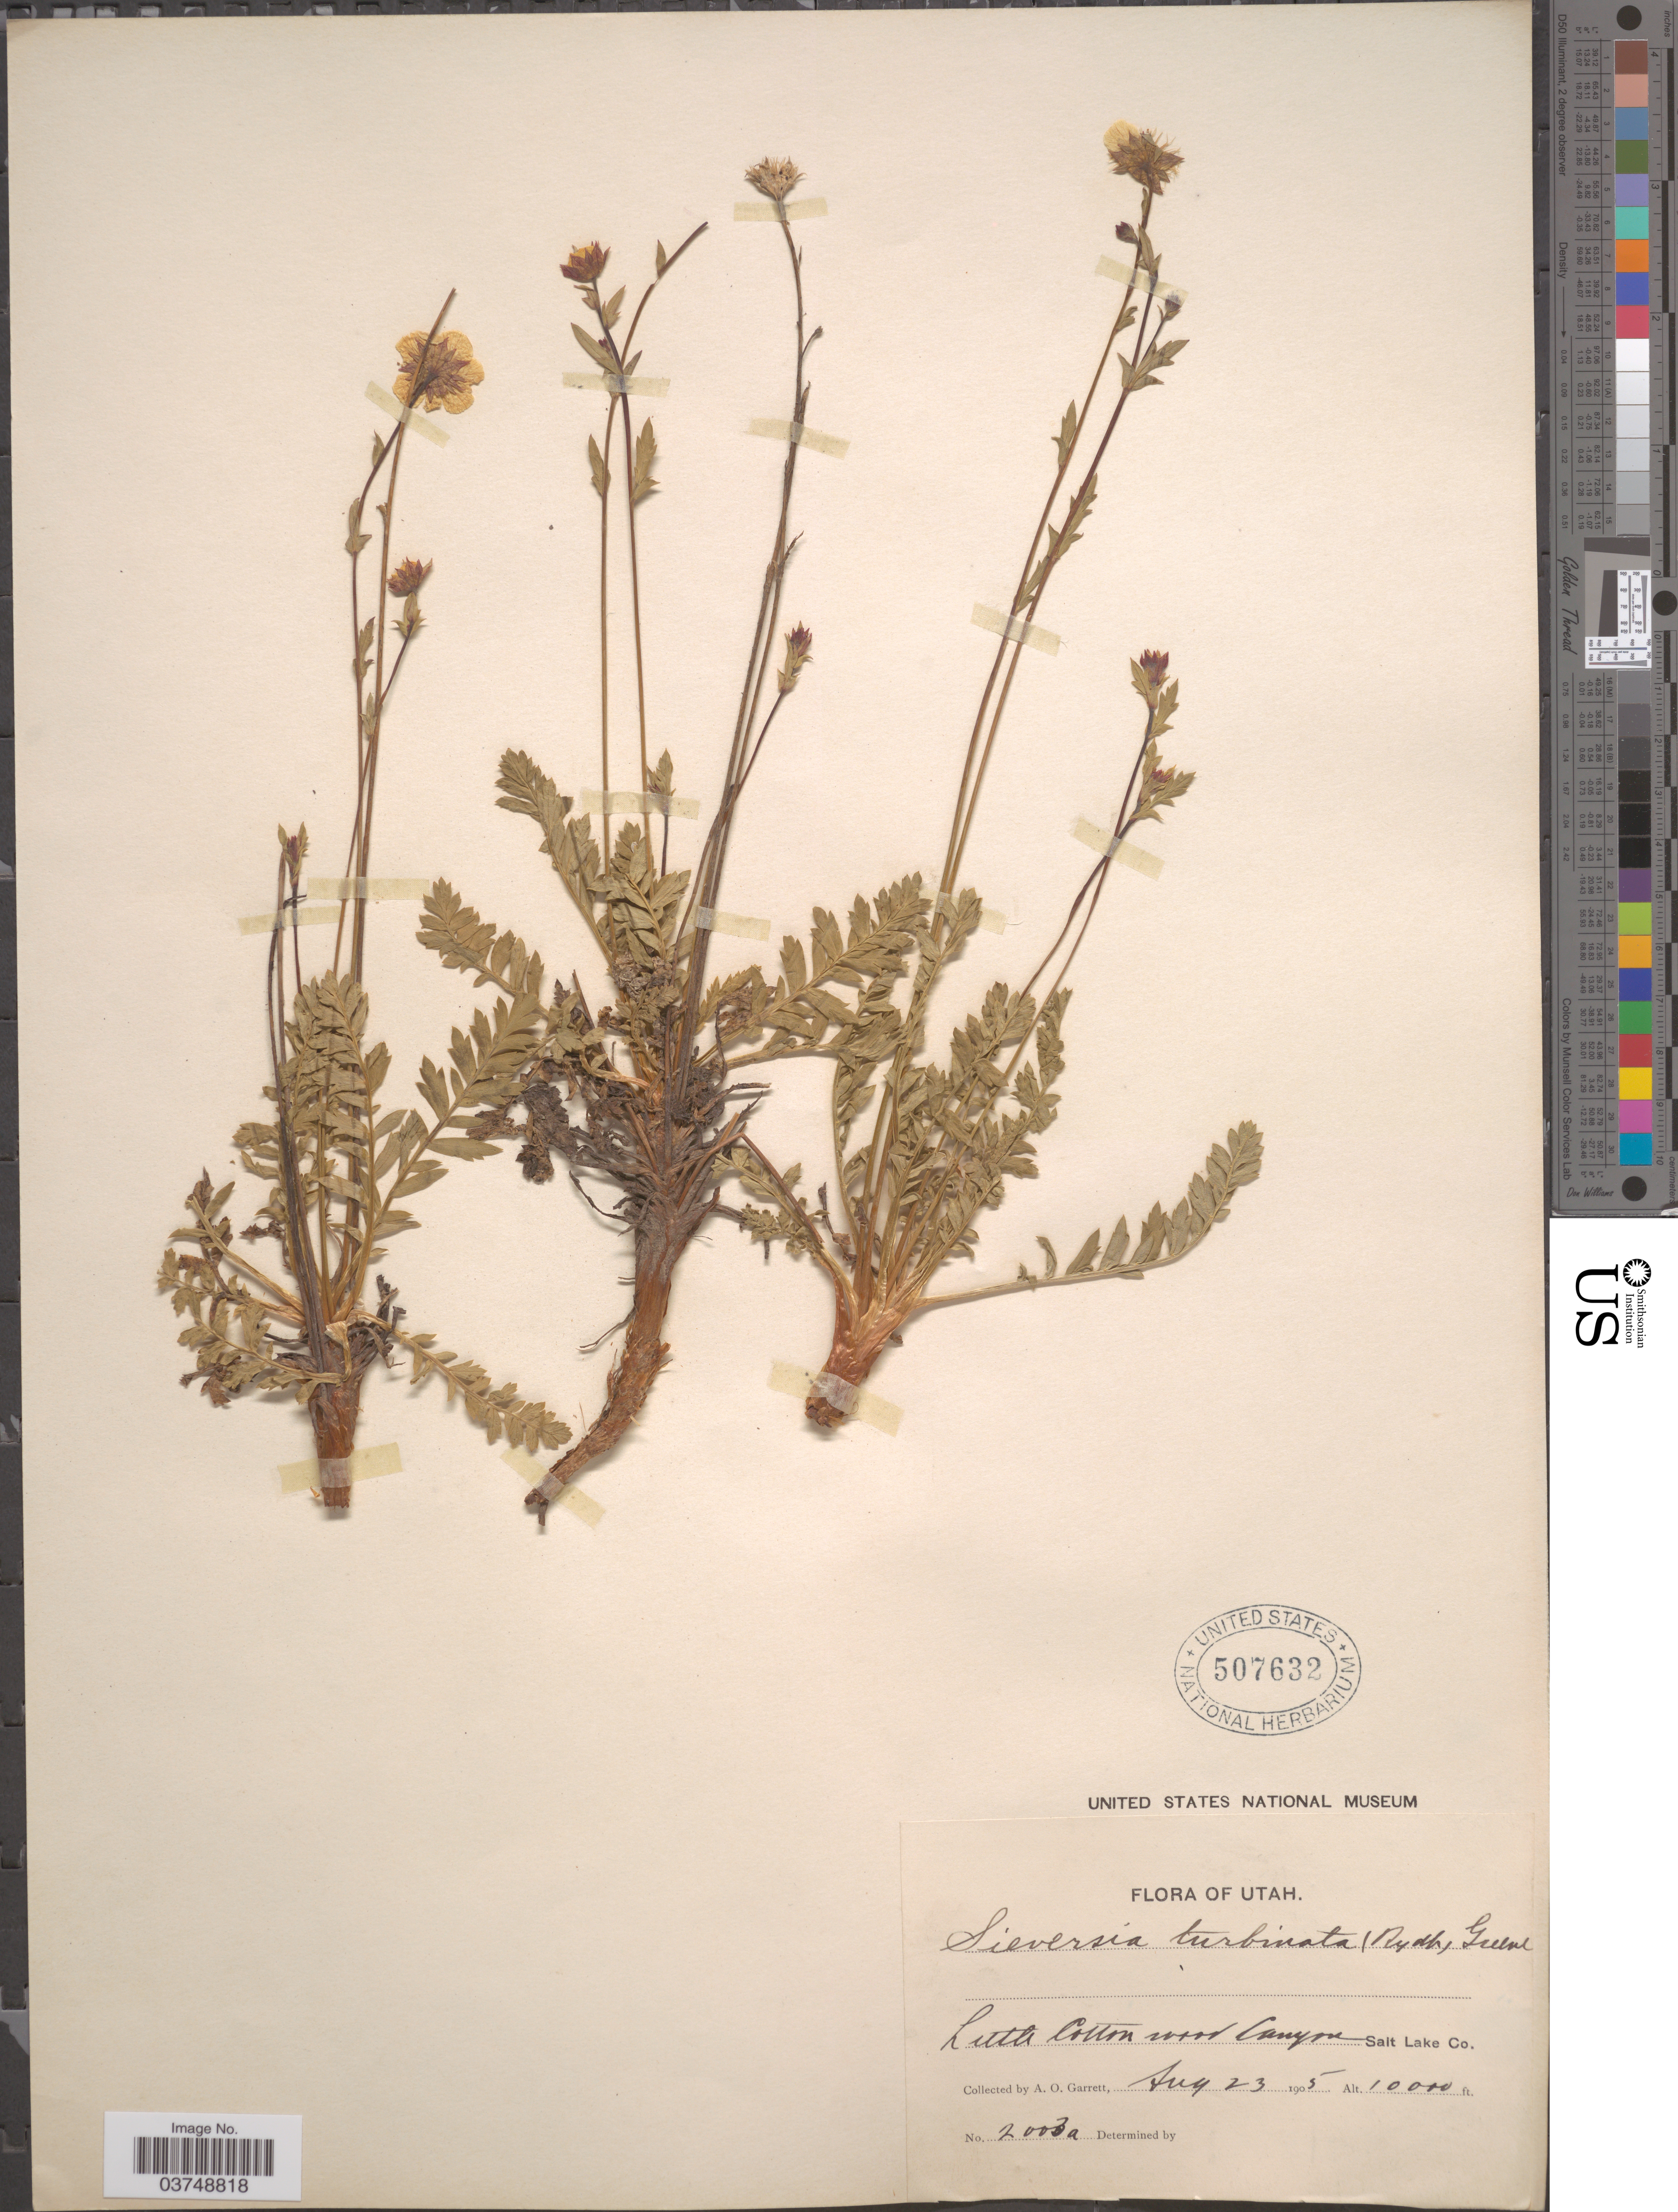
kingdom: Plantae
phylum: Tracheophyta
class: Magnoliopsida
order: Rosales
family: Rosaceae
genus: Geum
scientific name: Geum rossii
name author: (R. Br.) Ser.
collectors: A. O. Garrett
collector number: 2003a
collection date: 1905-08-23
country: United States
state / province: Utah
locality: Little Cotton wood Canyon, Salt Lake Co.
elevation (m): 3048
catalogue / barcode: US 507632